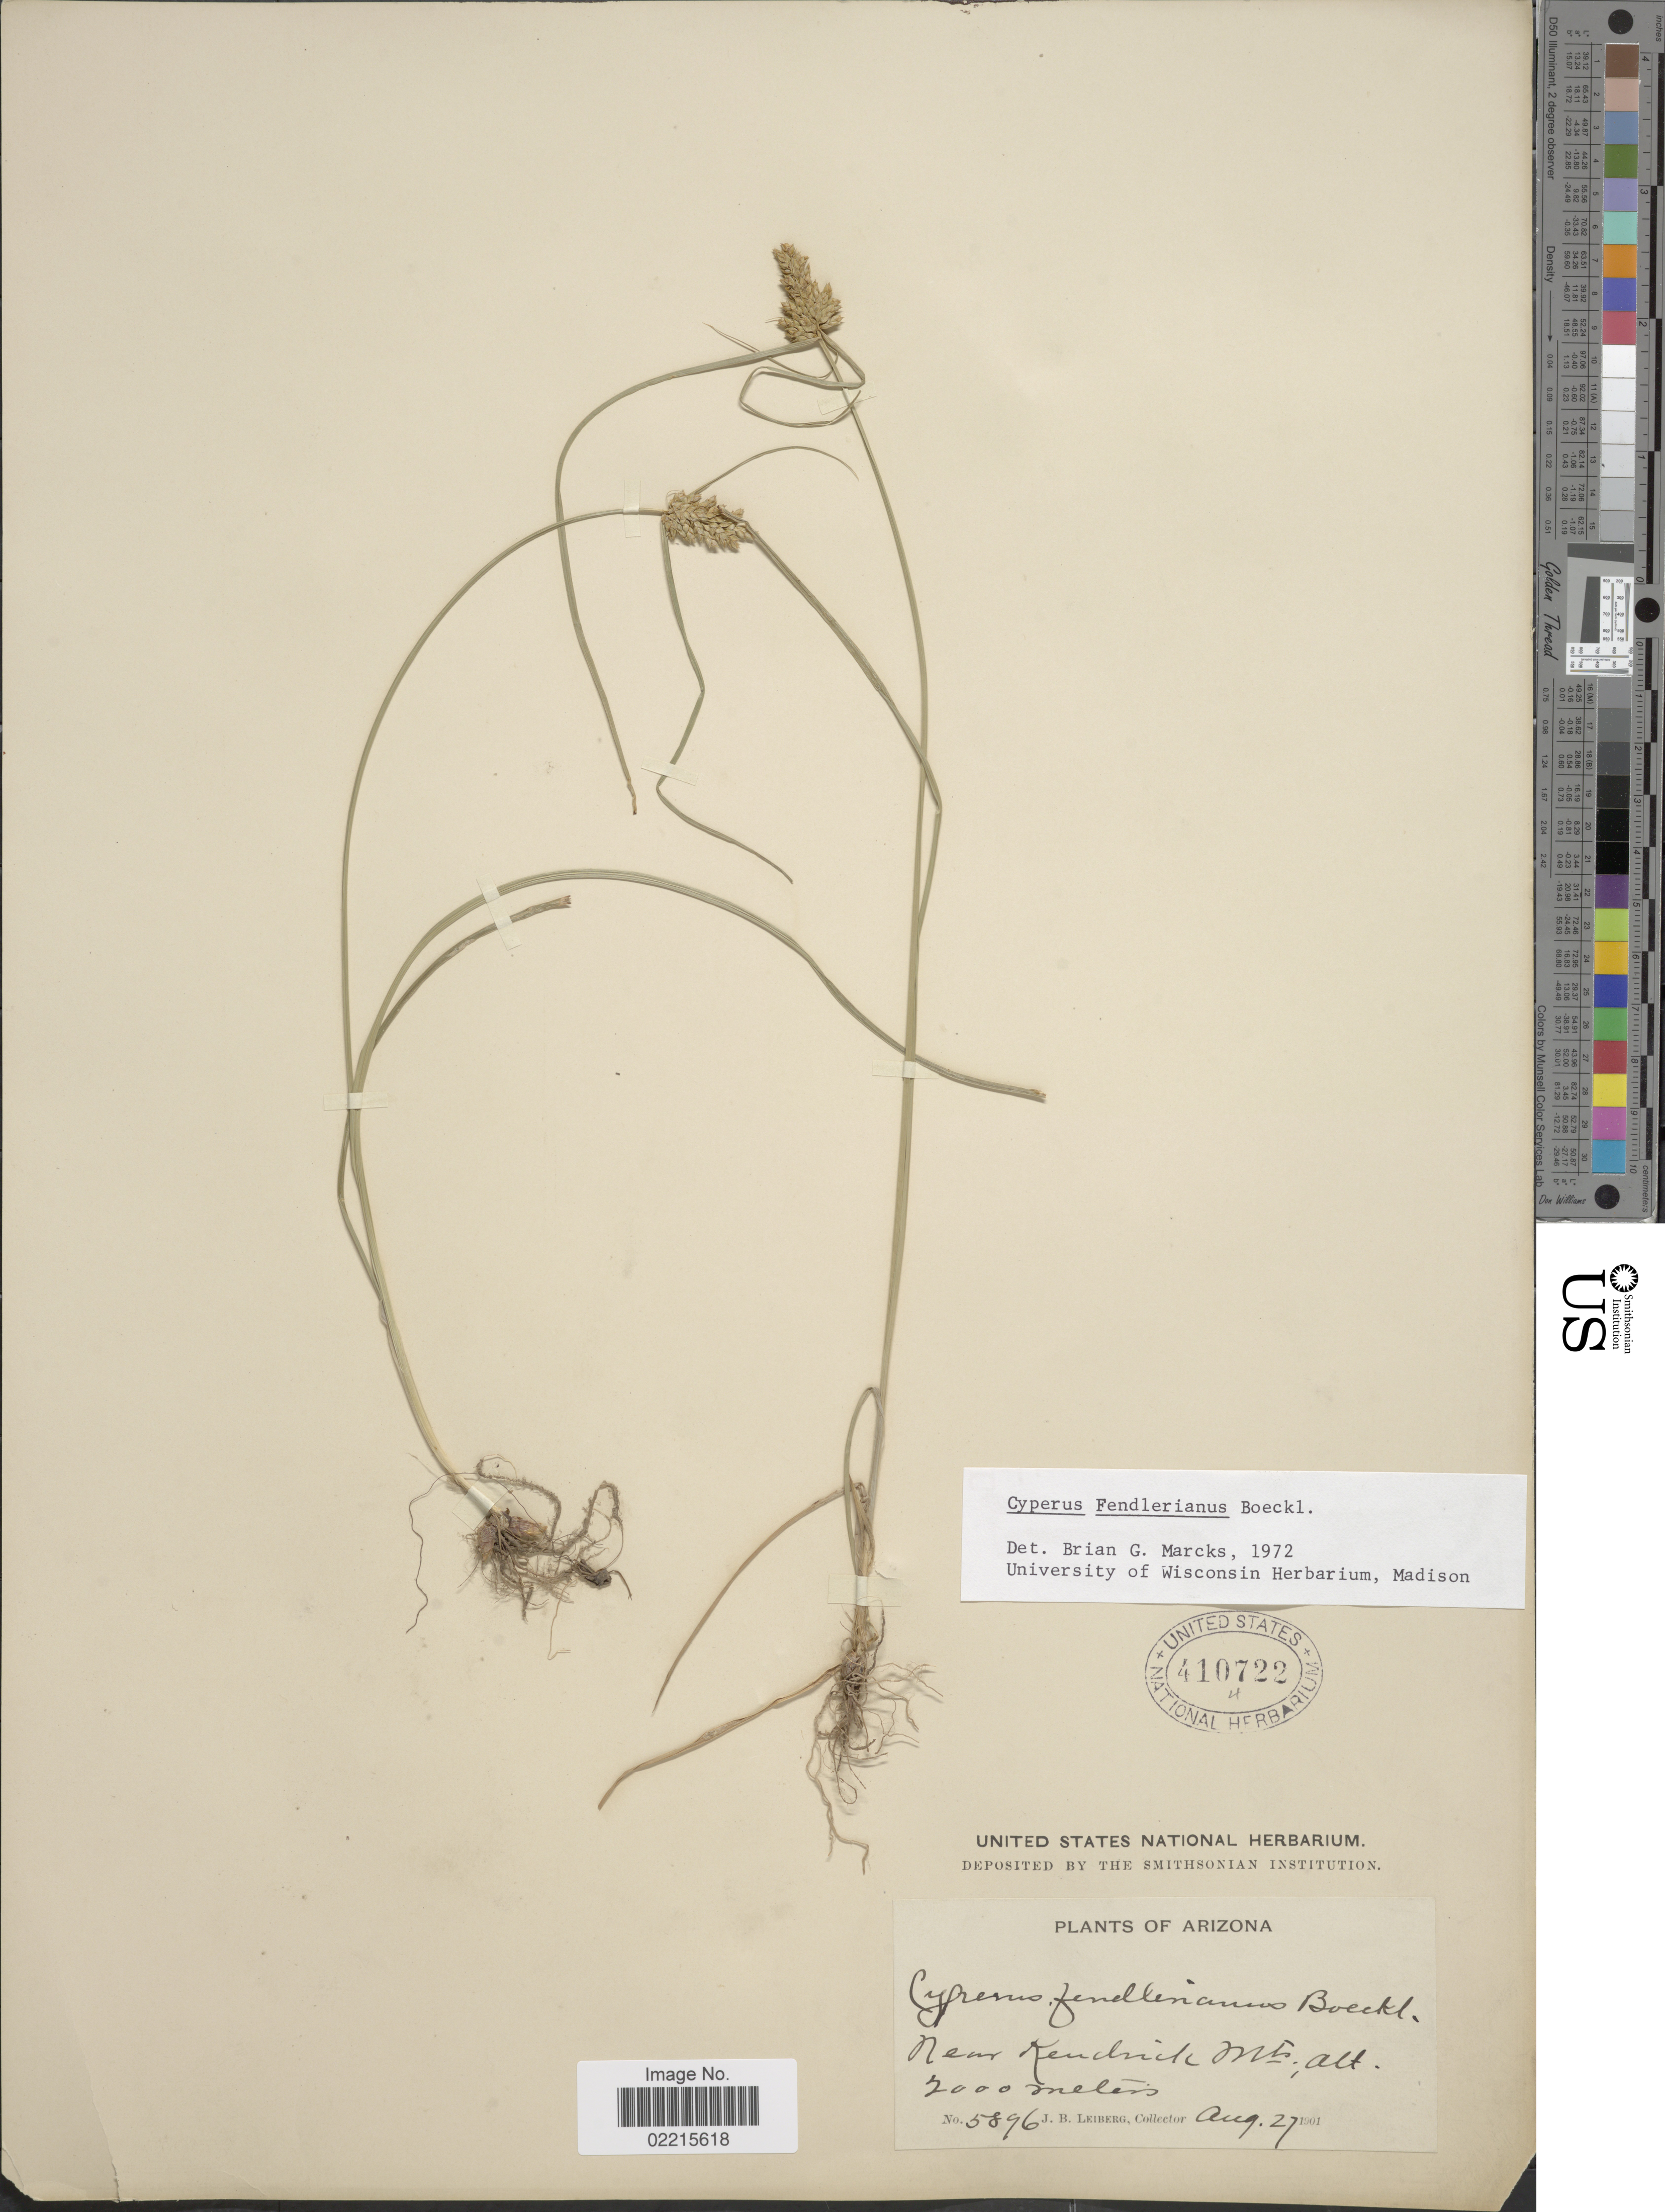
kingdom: Plantae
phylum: Tracheophyta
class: Liliopsida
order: Poales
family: Cyperaceae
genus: Cyperus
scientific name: Cyperus fendlerianus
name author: Boeckeler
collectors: J. B. Leiberg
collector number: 5896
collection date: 1901-08-27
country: United States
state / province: Arizona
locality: Near Kendrick Mts.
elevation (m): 2000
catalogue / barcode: US 410722